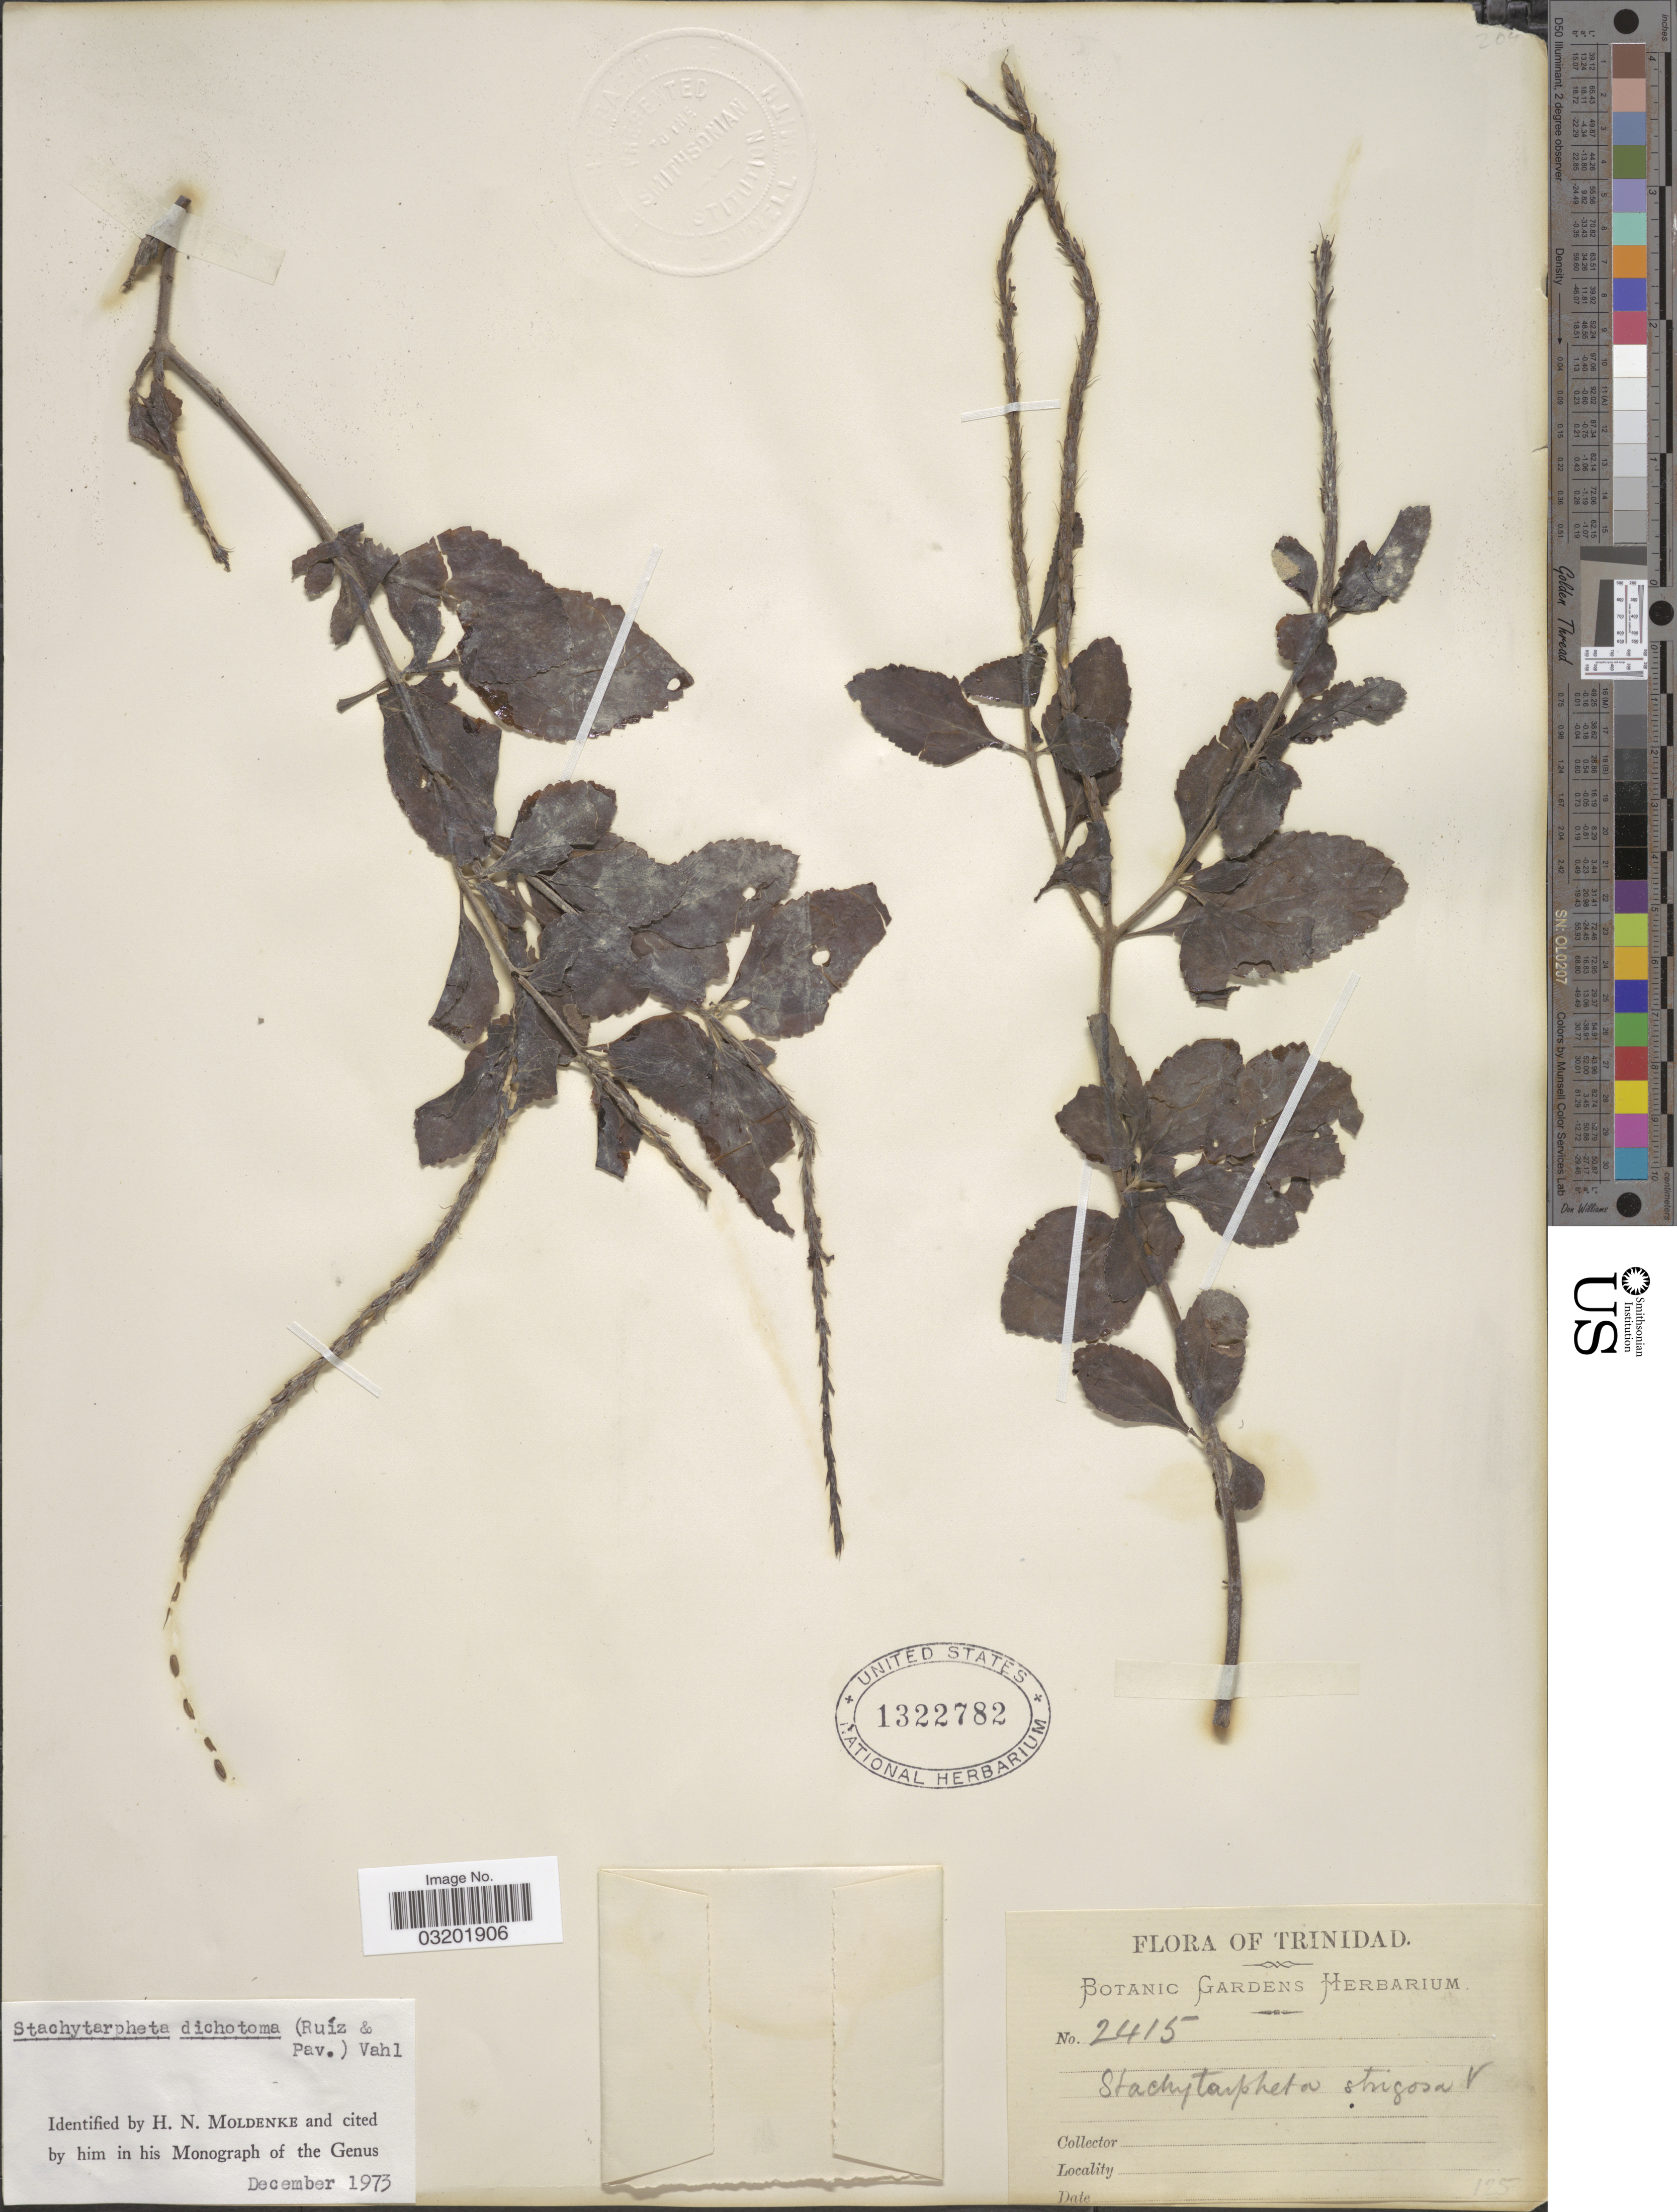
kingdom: Plantae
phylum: Tracheophyta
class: Magnoliopsida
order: Lamiales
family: Verbenaceae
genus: Stachytarpheta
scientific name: Stachytarpheta dichotoma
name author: (Ruiz & Pav.) Vahl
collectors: ex herb. Botanic Gardens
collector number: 2415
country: Trinidad and Tobago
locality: Trinidad.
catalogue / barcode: US 1322782